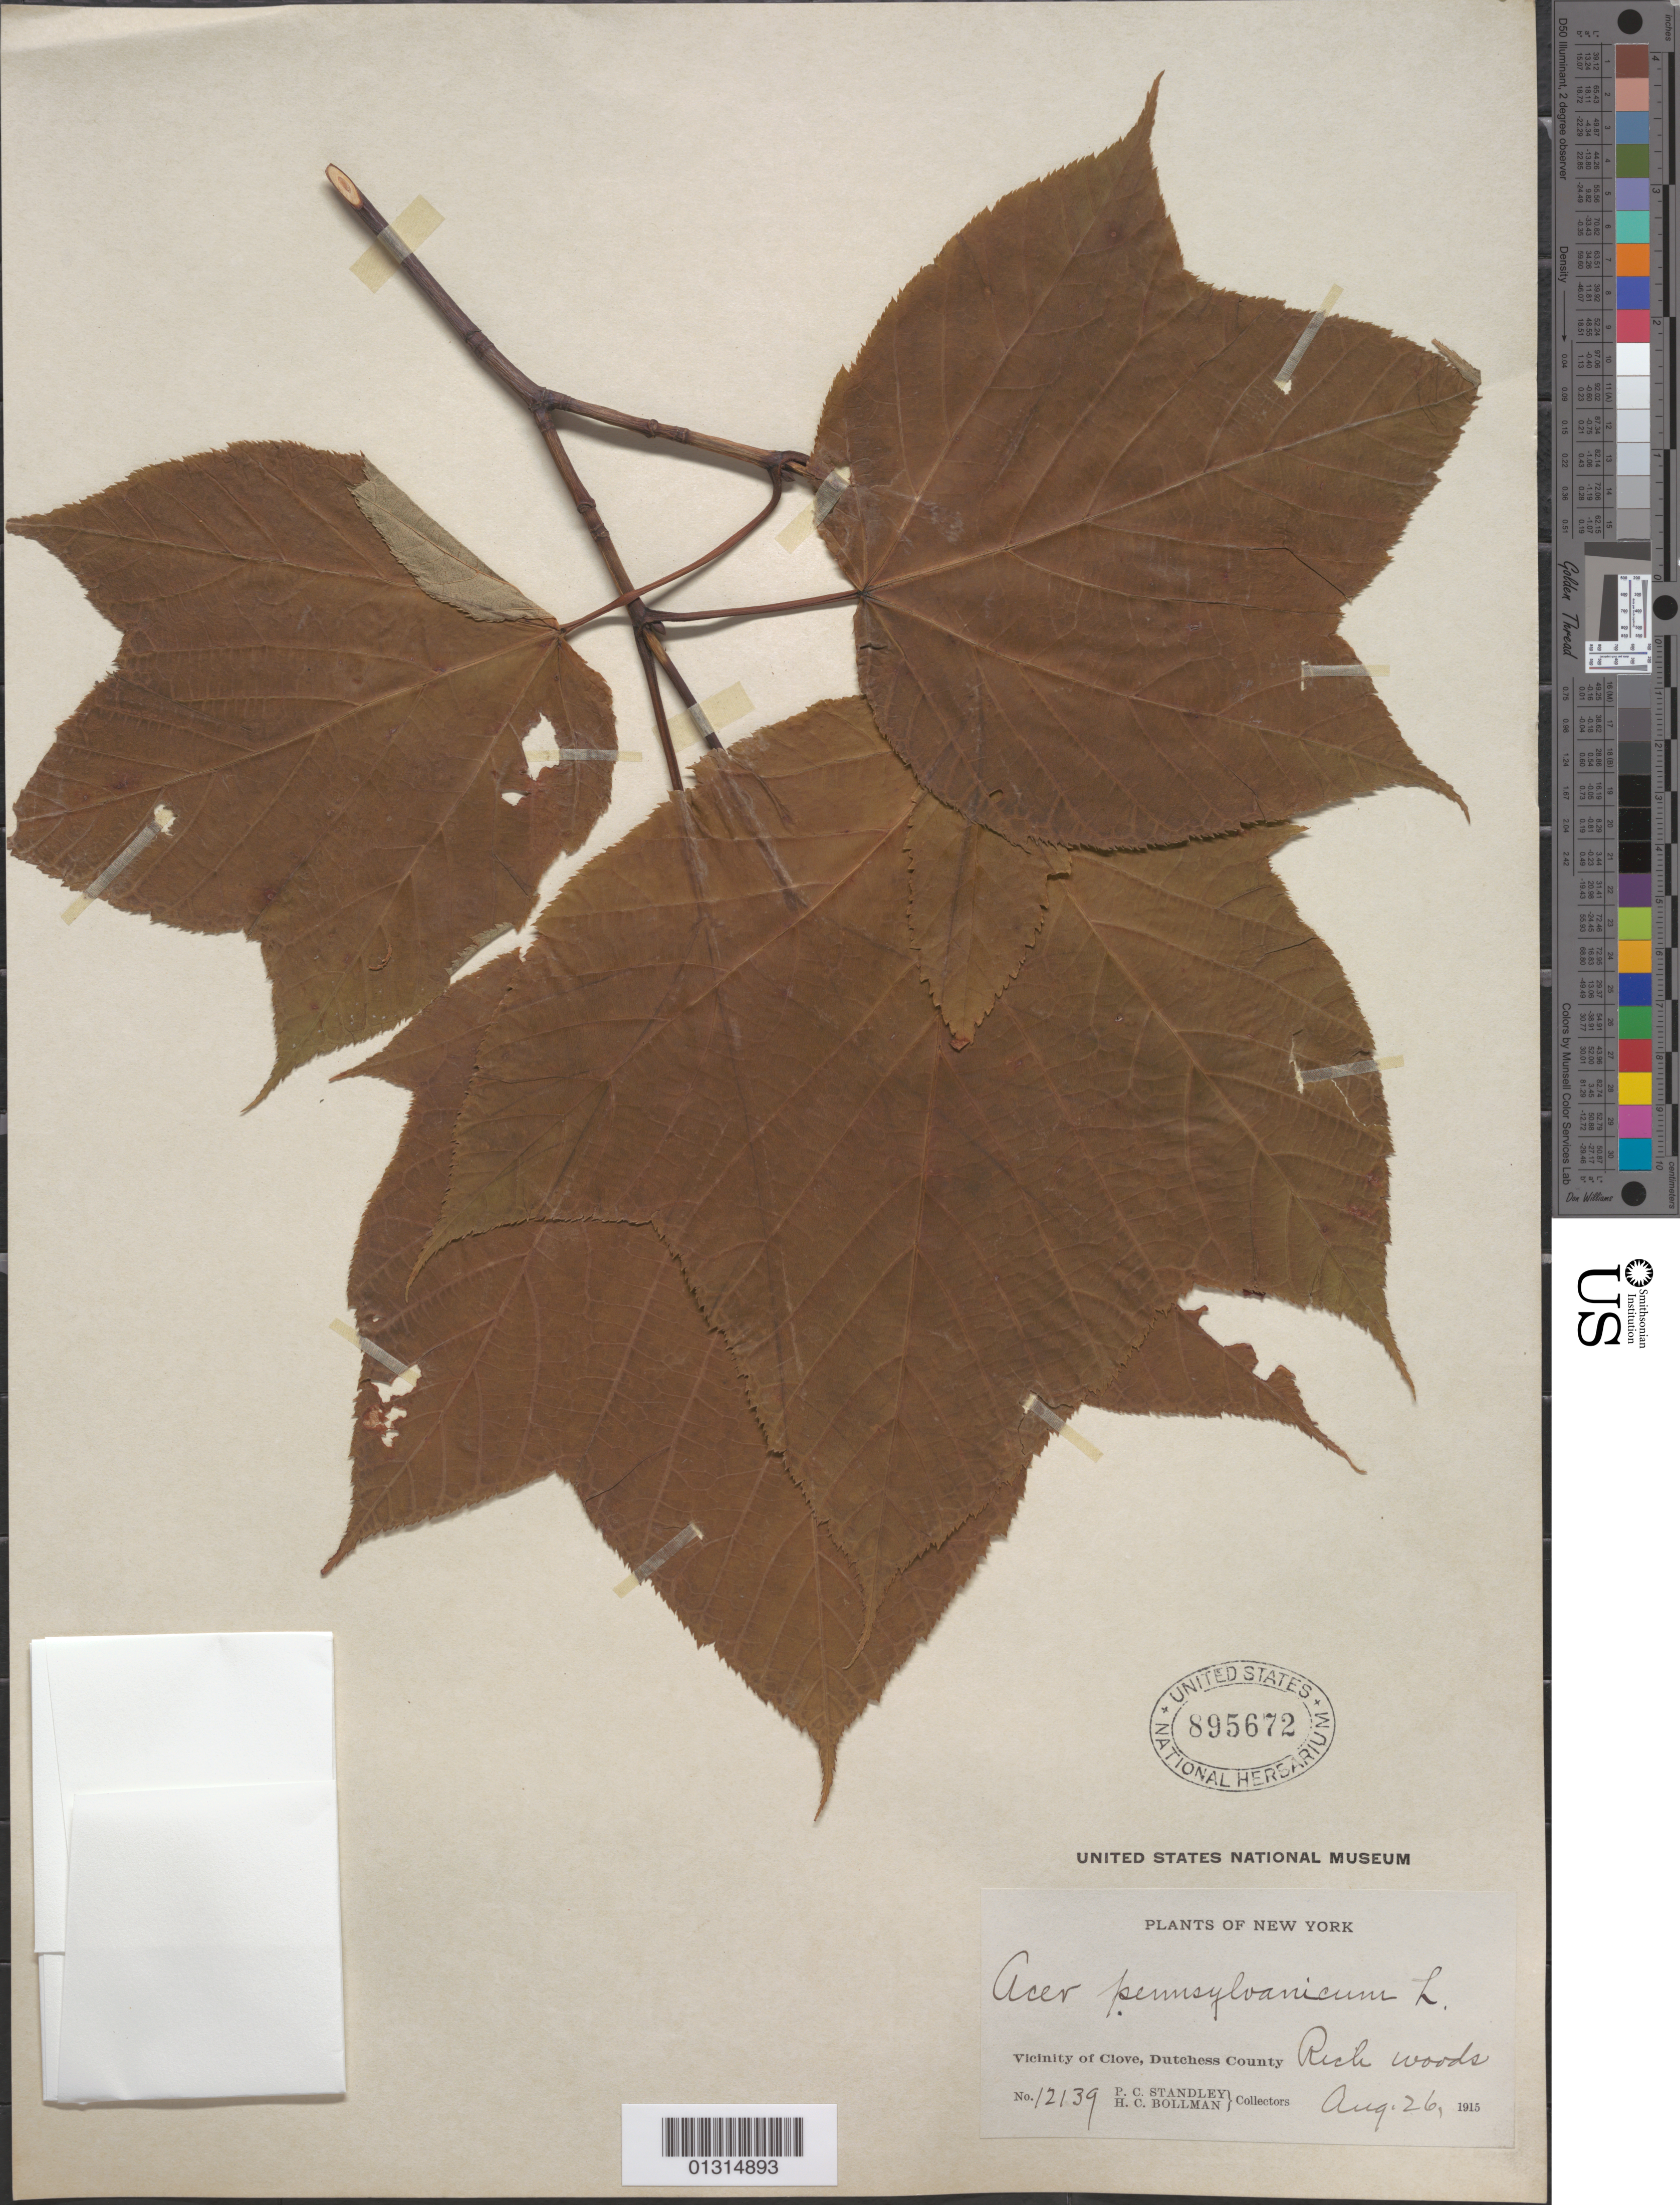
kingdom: Plantae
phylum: Tracheophyta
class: Magnoliopsida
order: Sapindales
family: Sapindaceae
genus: Acer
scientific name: Acer pensylvanicum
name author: L.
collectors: P. C. Standley & H. C. Bollman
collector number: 12139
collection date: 1915-08-26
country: United States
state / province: New York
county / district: Dutchess County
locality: Dutchess County, vicinity of Clove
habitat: Rich woods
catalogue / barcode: US 895672